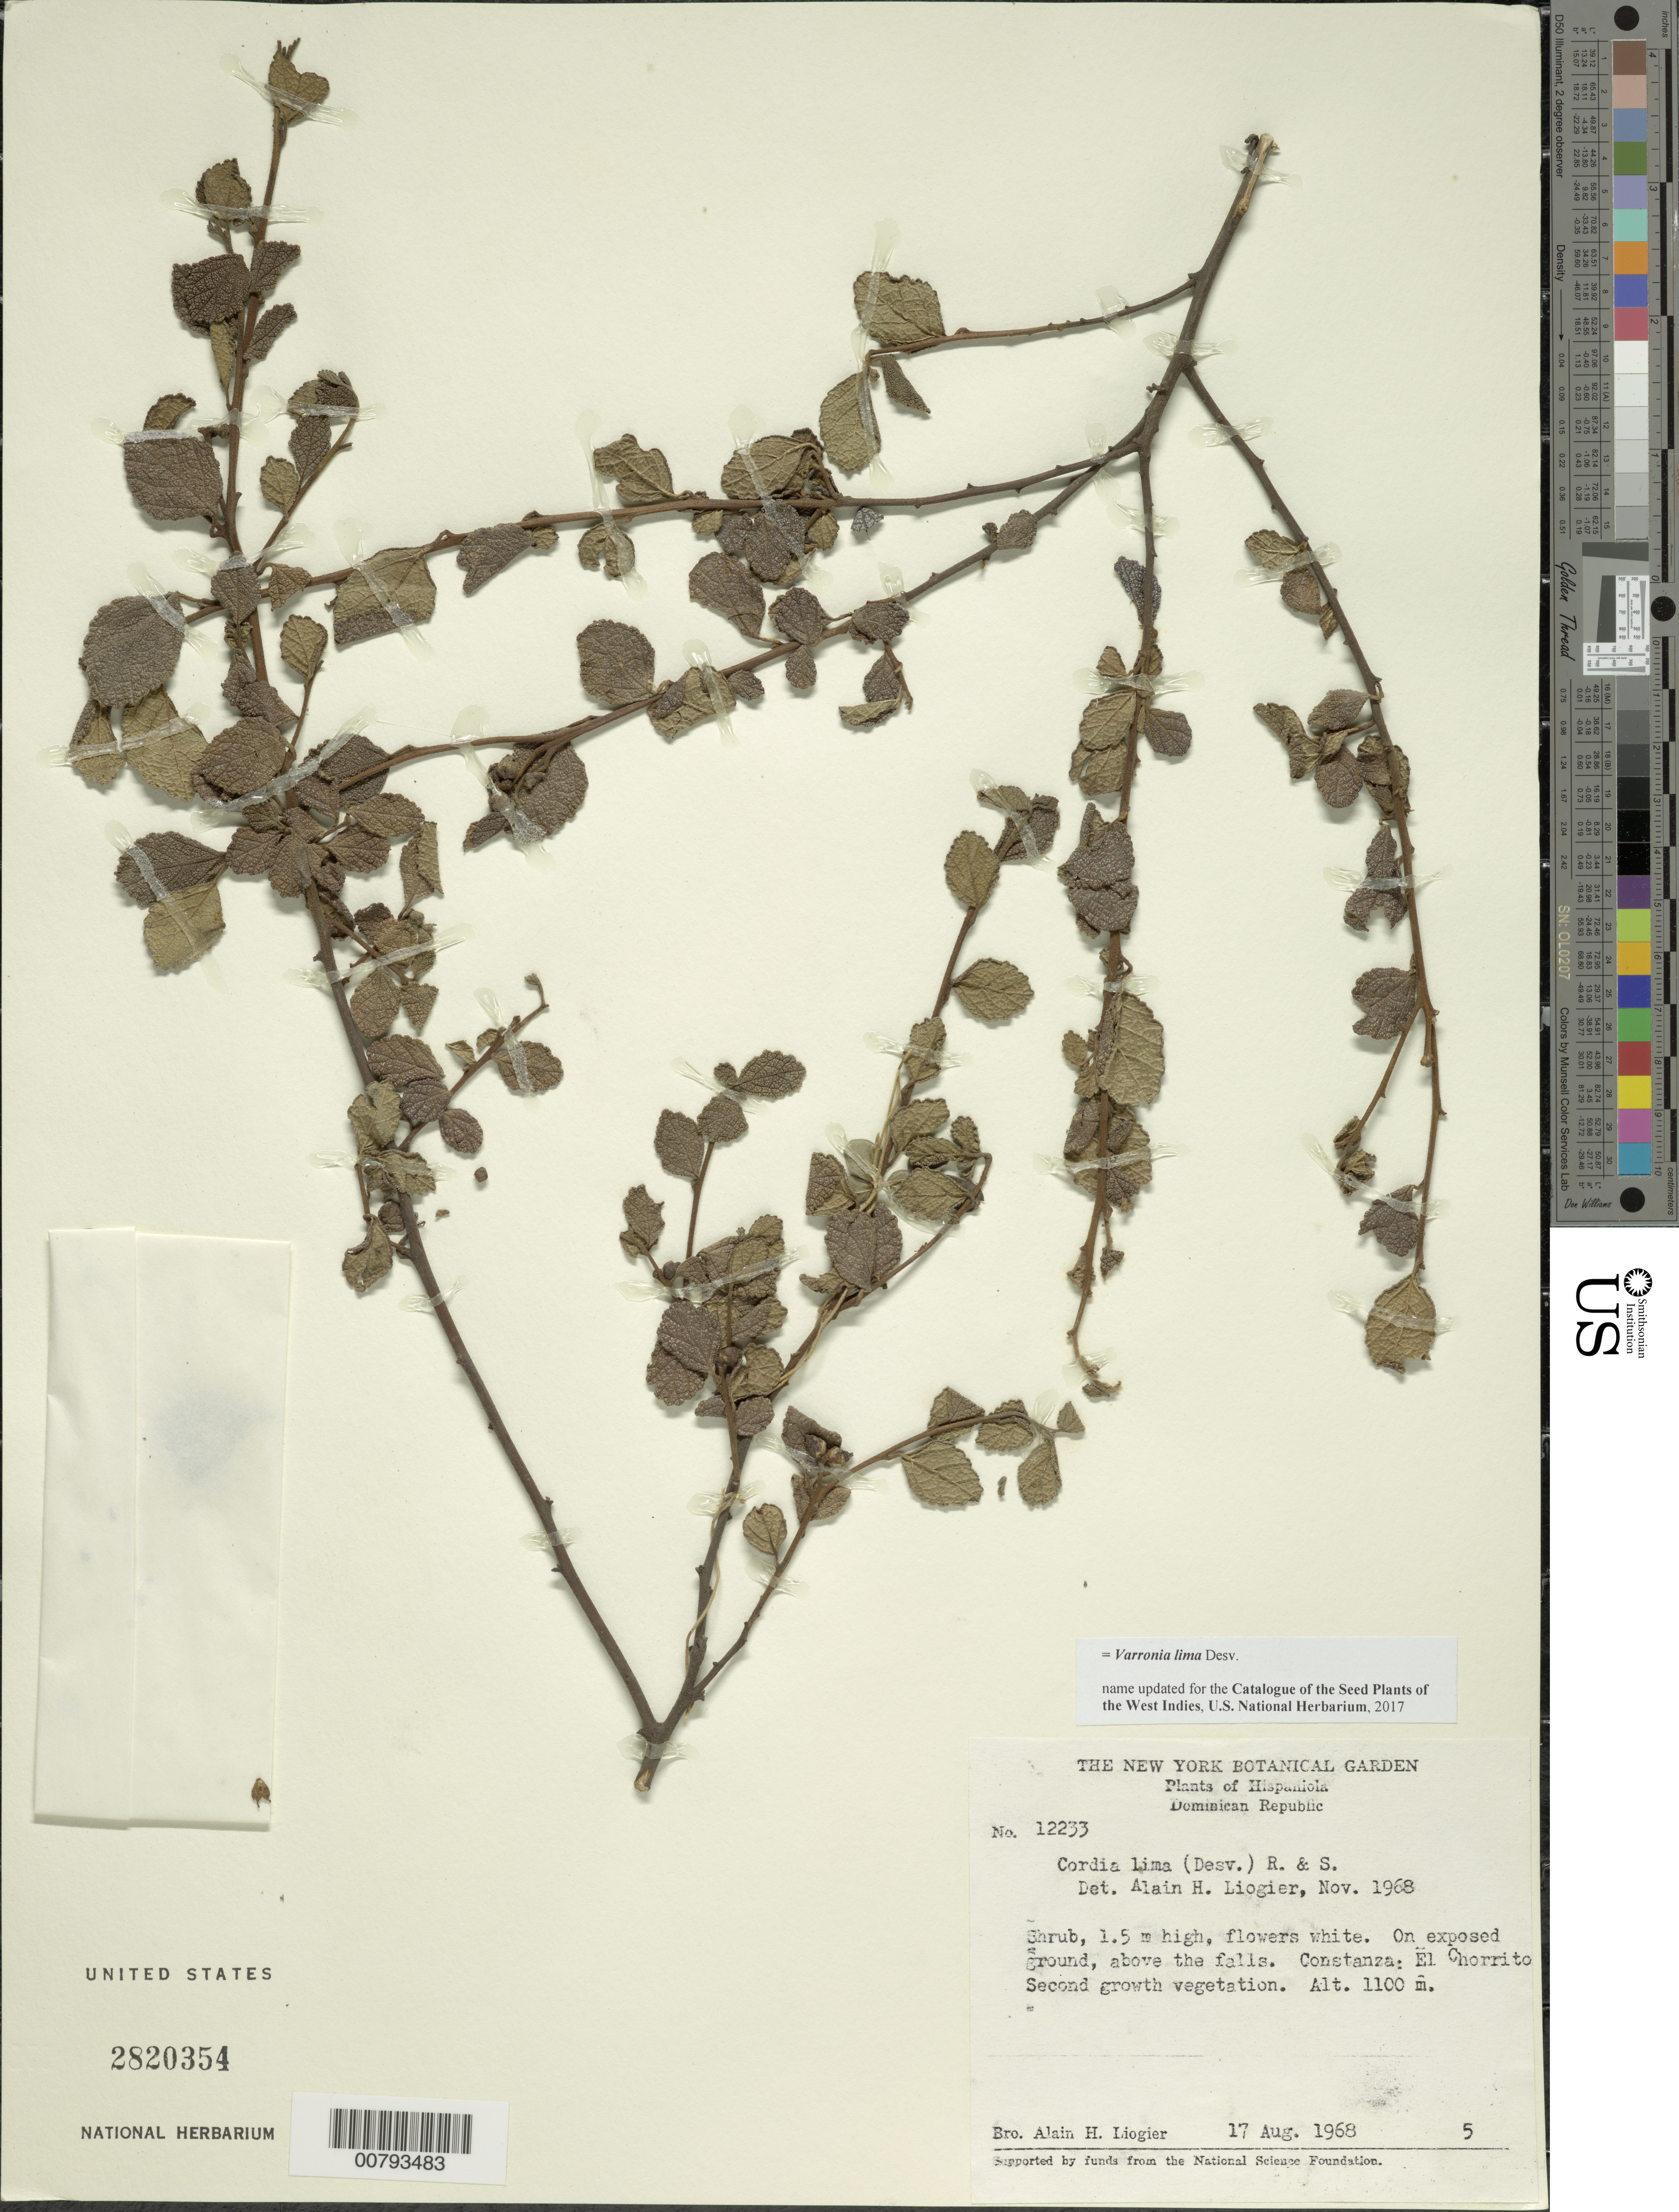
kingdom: Plantae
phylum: Tracheophyta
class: Magnoliopsida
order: Boraginales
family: Cordiaceae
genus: Varronia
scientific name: Varronia lima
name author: Desv.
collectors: A. H. Liogier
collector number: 12233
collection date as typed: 17 Aug 1968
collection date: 1968-08-17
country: Dominican Republic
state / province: La Vega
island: Hispaniola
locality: Constanza, El Chorrito.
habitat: On exposed ground, above the falls; second growth vegetation.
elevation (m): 1100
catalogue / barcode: US 2820354